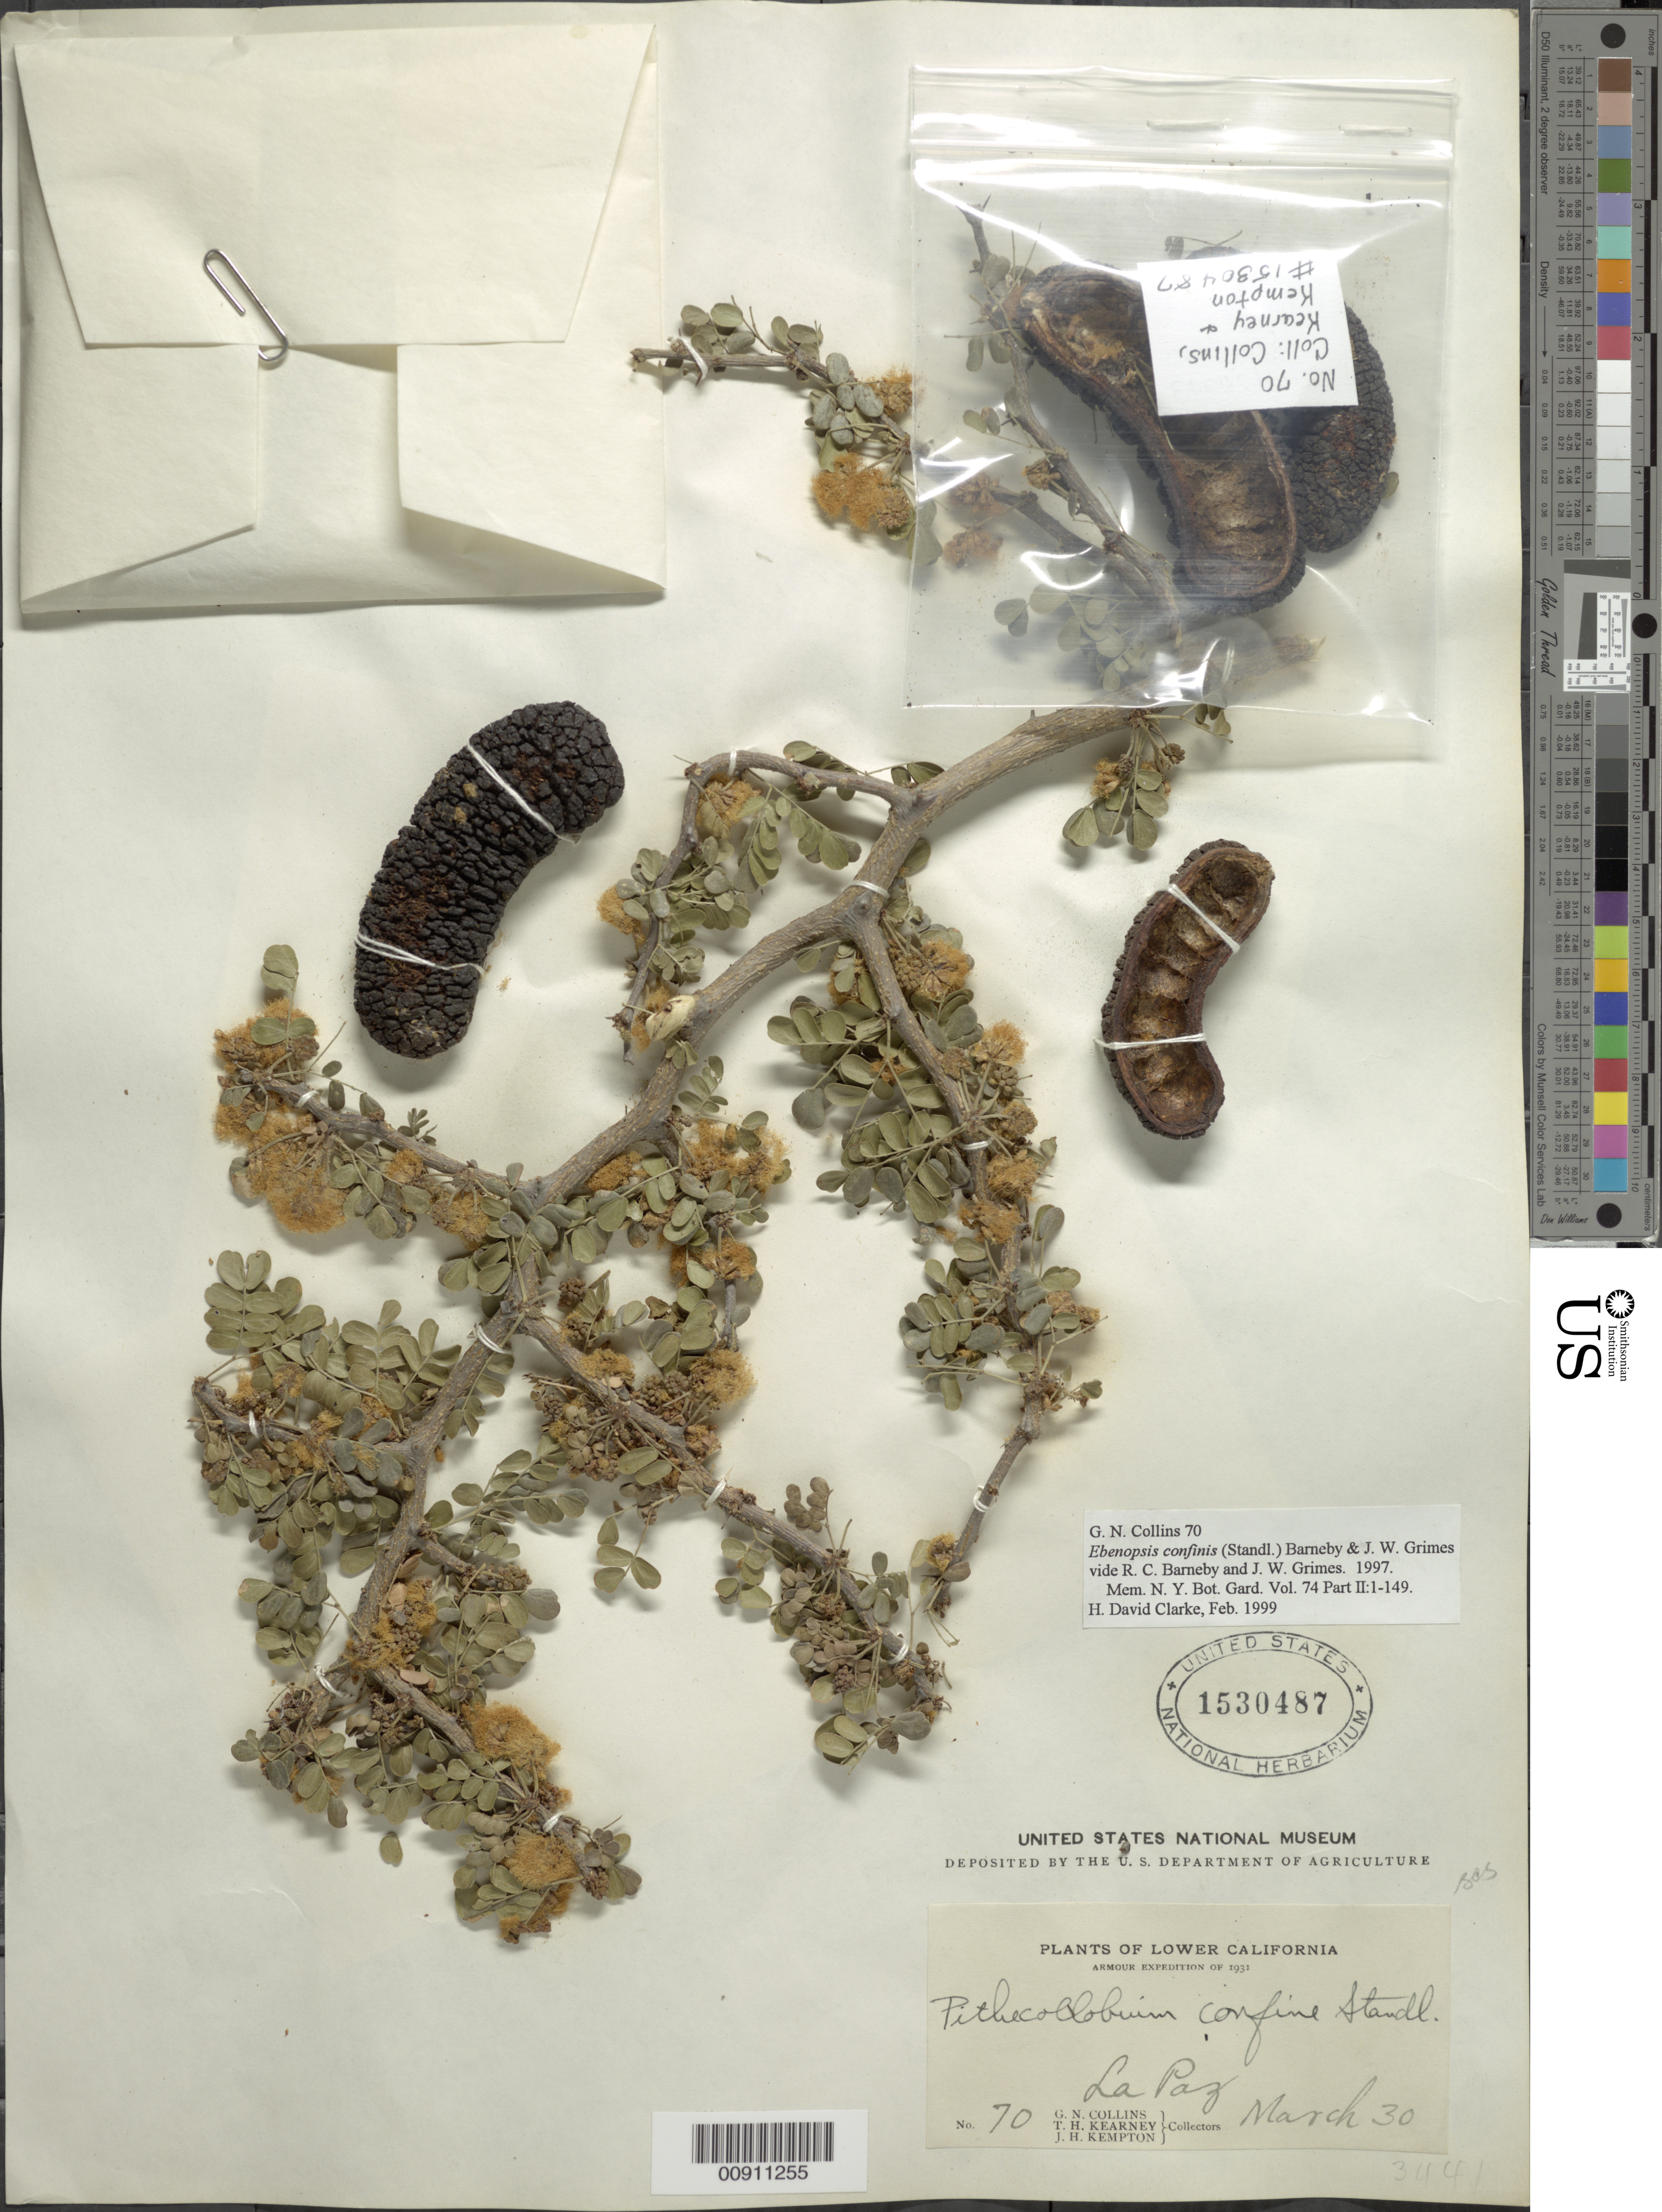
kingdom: Plantae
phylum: Tracheophyta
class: Magnoliopsida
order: Fabales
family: Fabaceae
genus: Ebenopsis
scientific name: Ebenopsis confinis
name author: (Standl.) Britton & Rose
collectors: G. N. Collins, T. H. Kearney & J. H. Kempton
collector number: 70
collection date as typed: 30 Mar 1931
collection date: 1931-03-30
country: Mexico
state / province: Baja California Sur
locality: La Paz.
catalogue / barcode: US 1530487